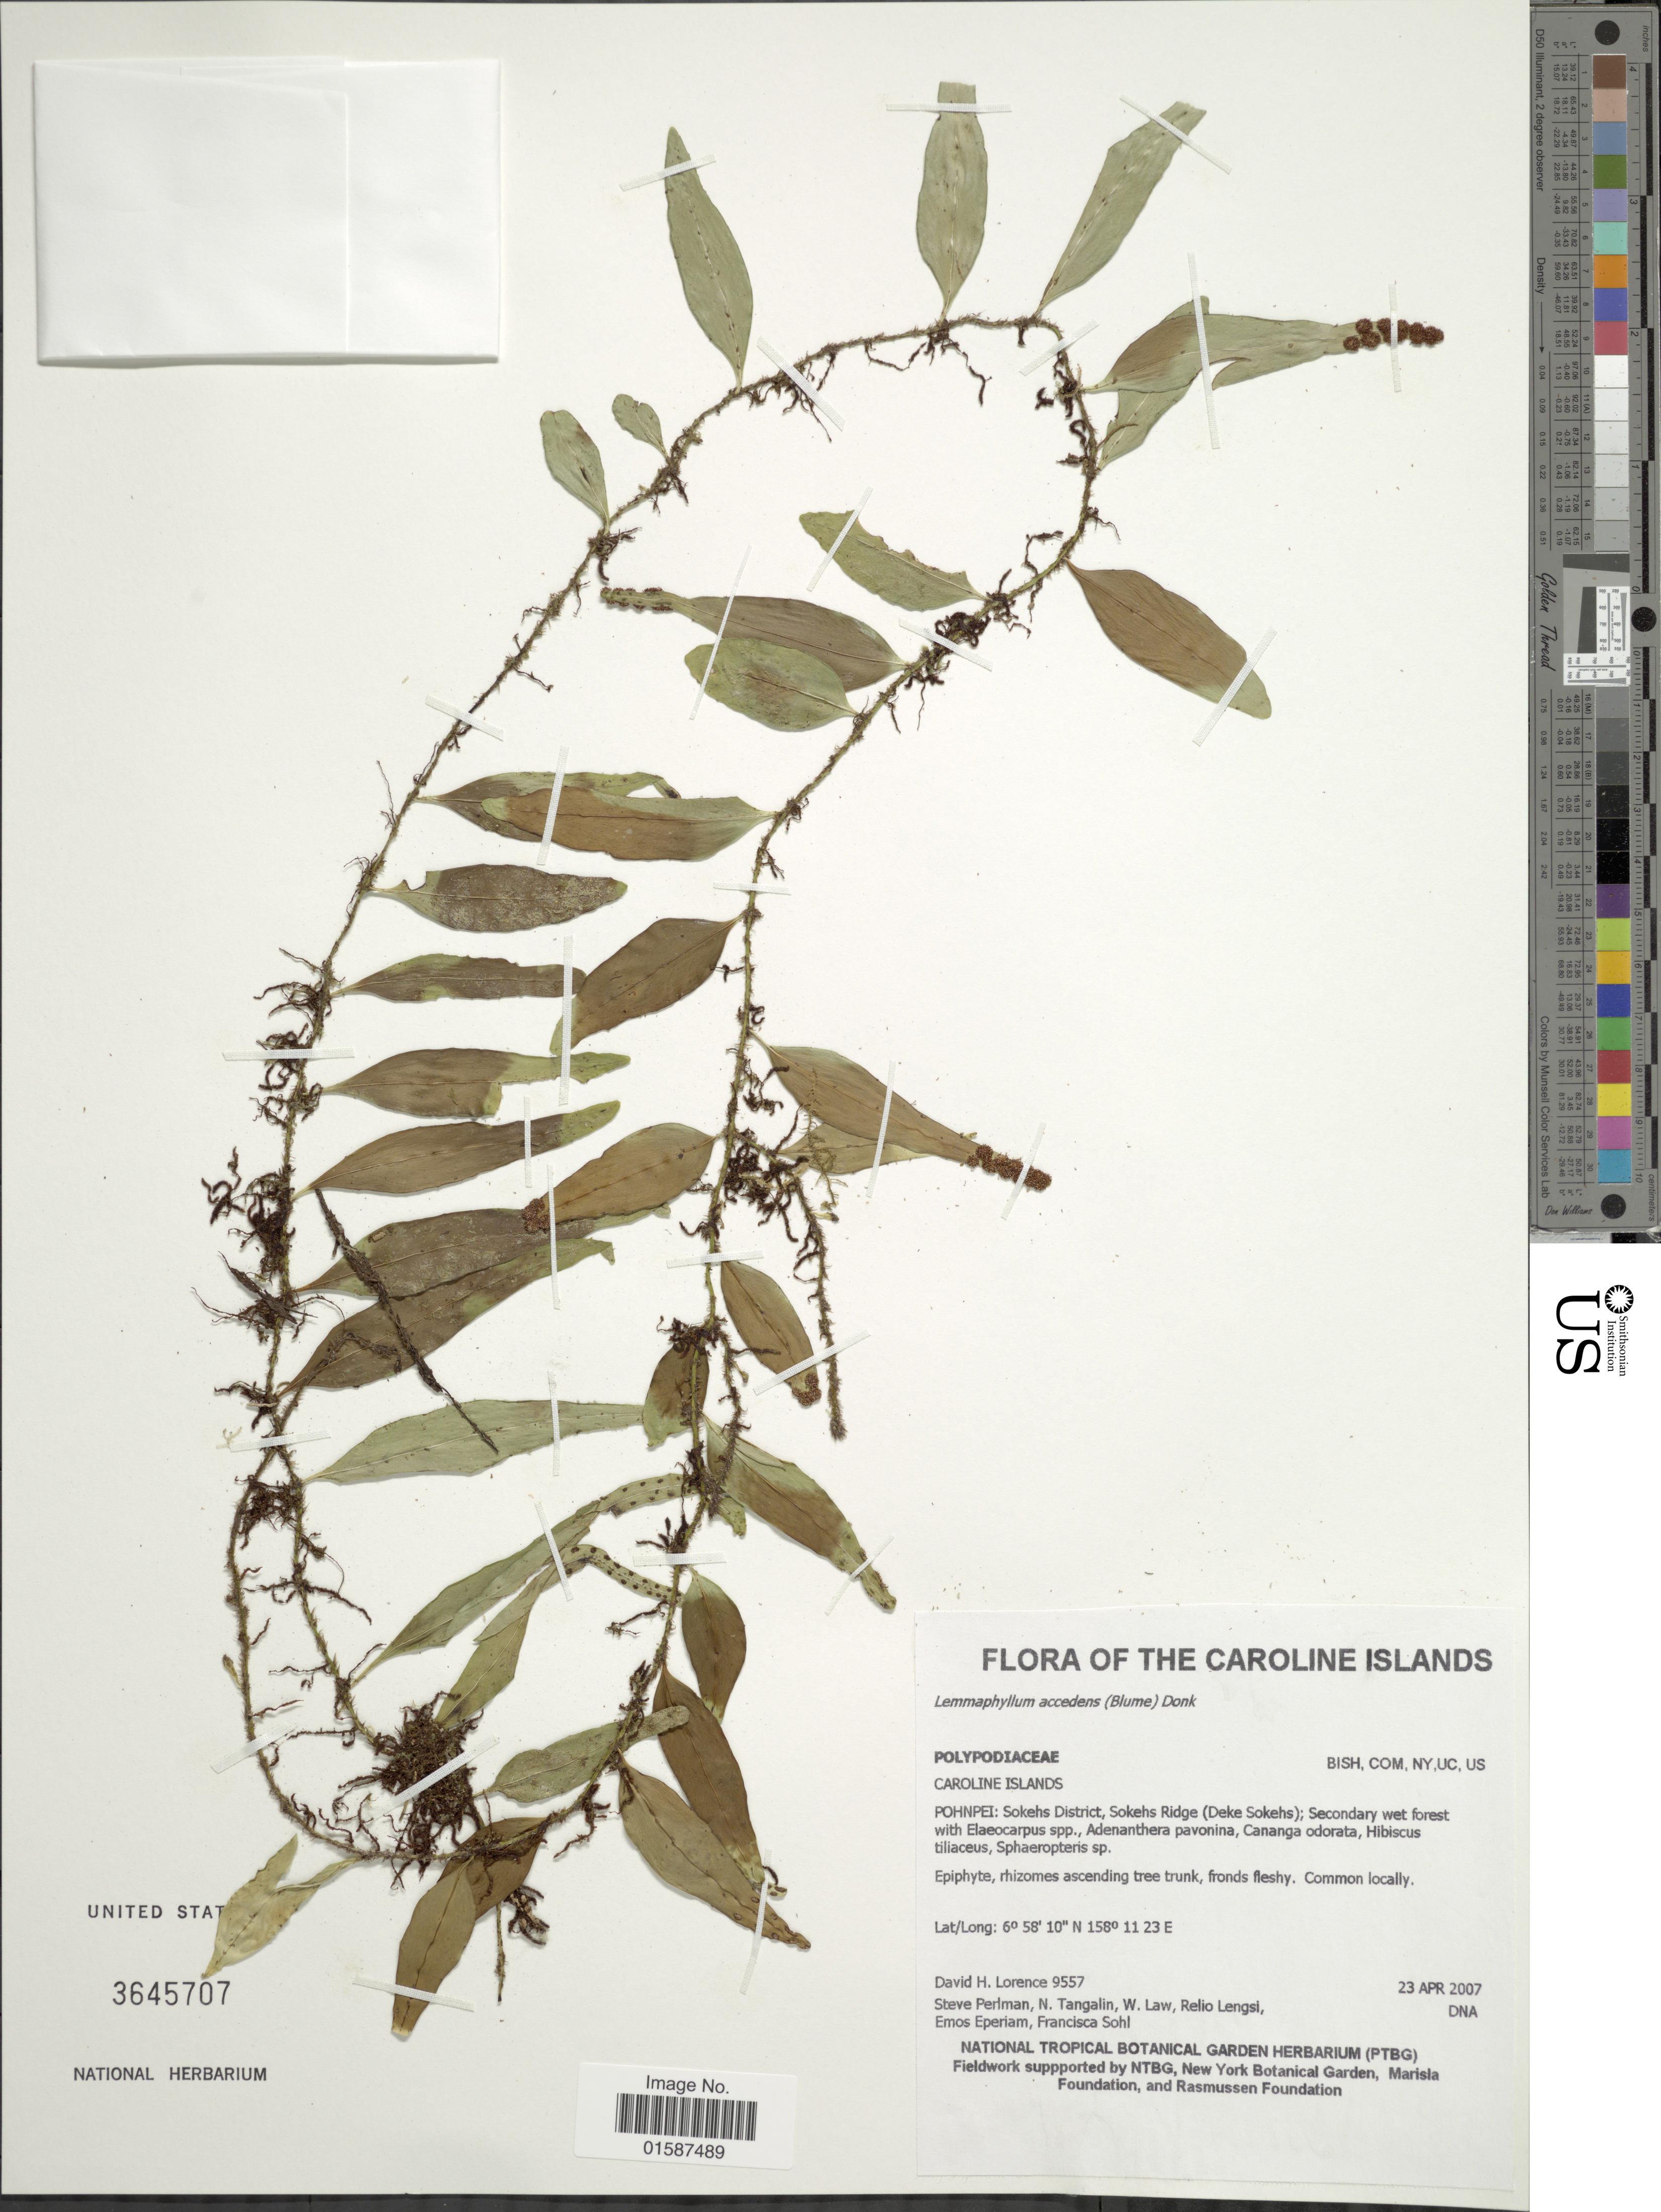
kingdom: Plantae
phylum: Tracheophyta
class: Polypodiopsida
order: Polypodiales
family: Polypodiaceae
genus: Lemmaphyllum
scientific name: Lemmaphyllum accedens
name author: (Blume) Donk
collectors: D. Lorence, S. Perlman, N. Tangalin, W. Law & et al.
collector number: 9557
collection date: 2007-04-23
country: Micronesia, Federated States of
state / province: Pohnpei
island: Pohnpei [Ponape]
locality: Caroline Islands, Pohnpei: Sokehs District, Sokehs ridge (Deke Sokehs); secondary wet forest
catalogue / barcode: US 3645707